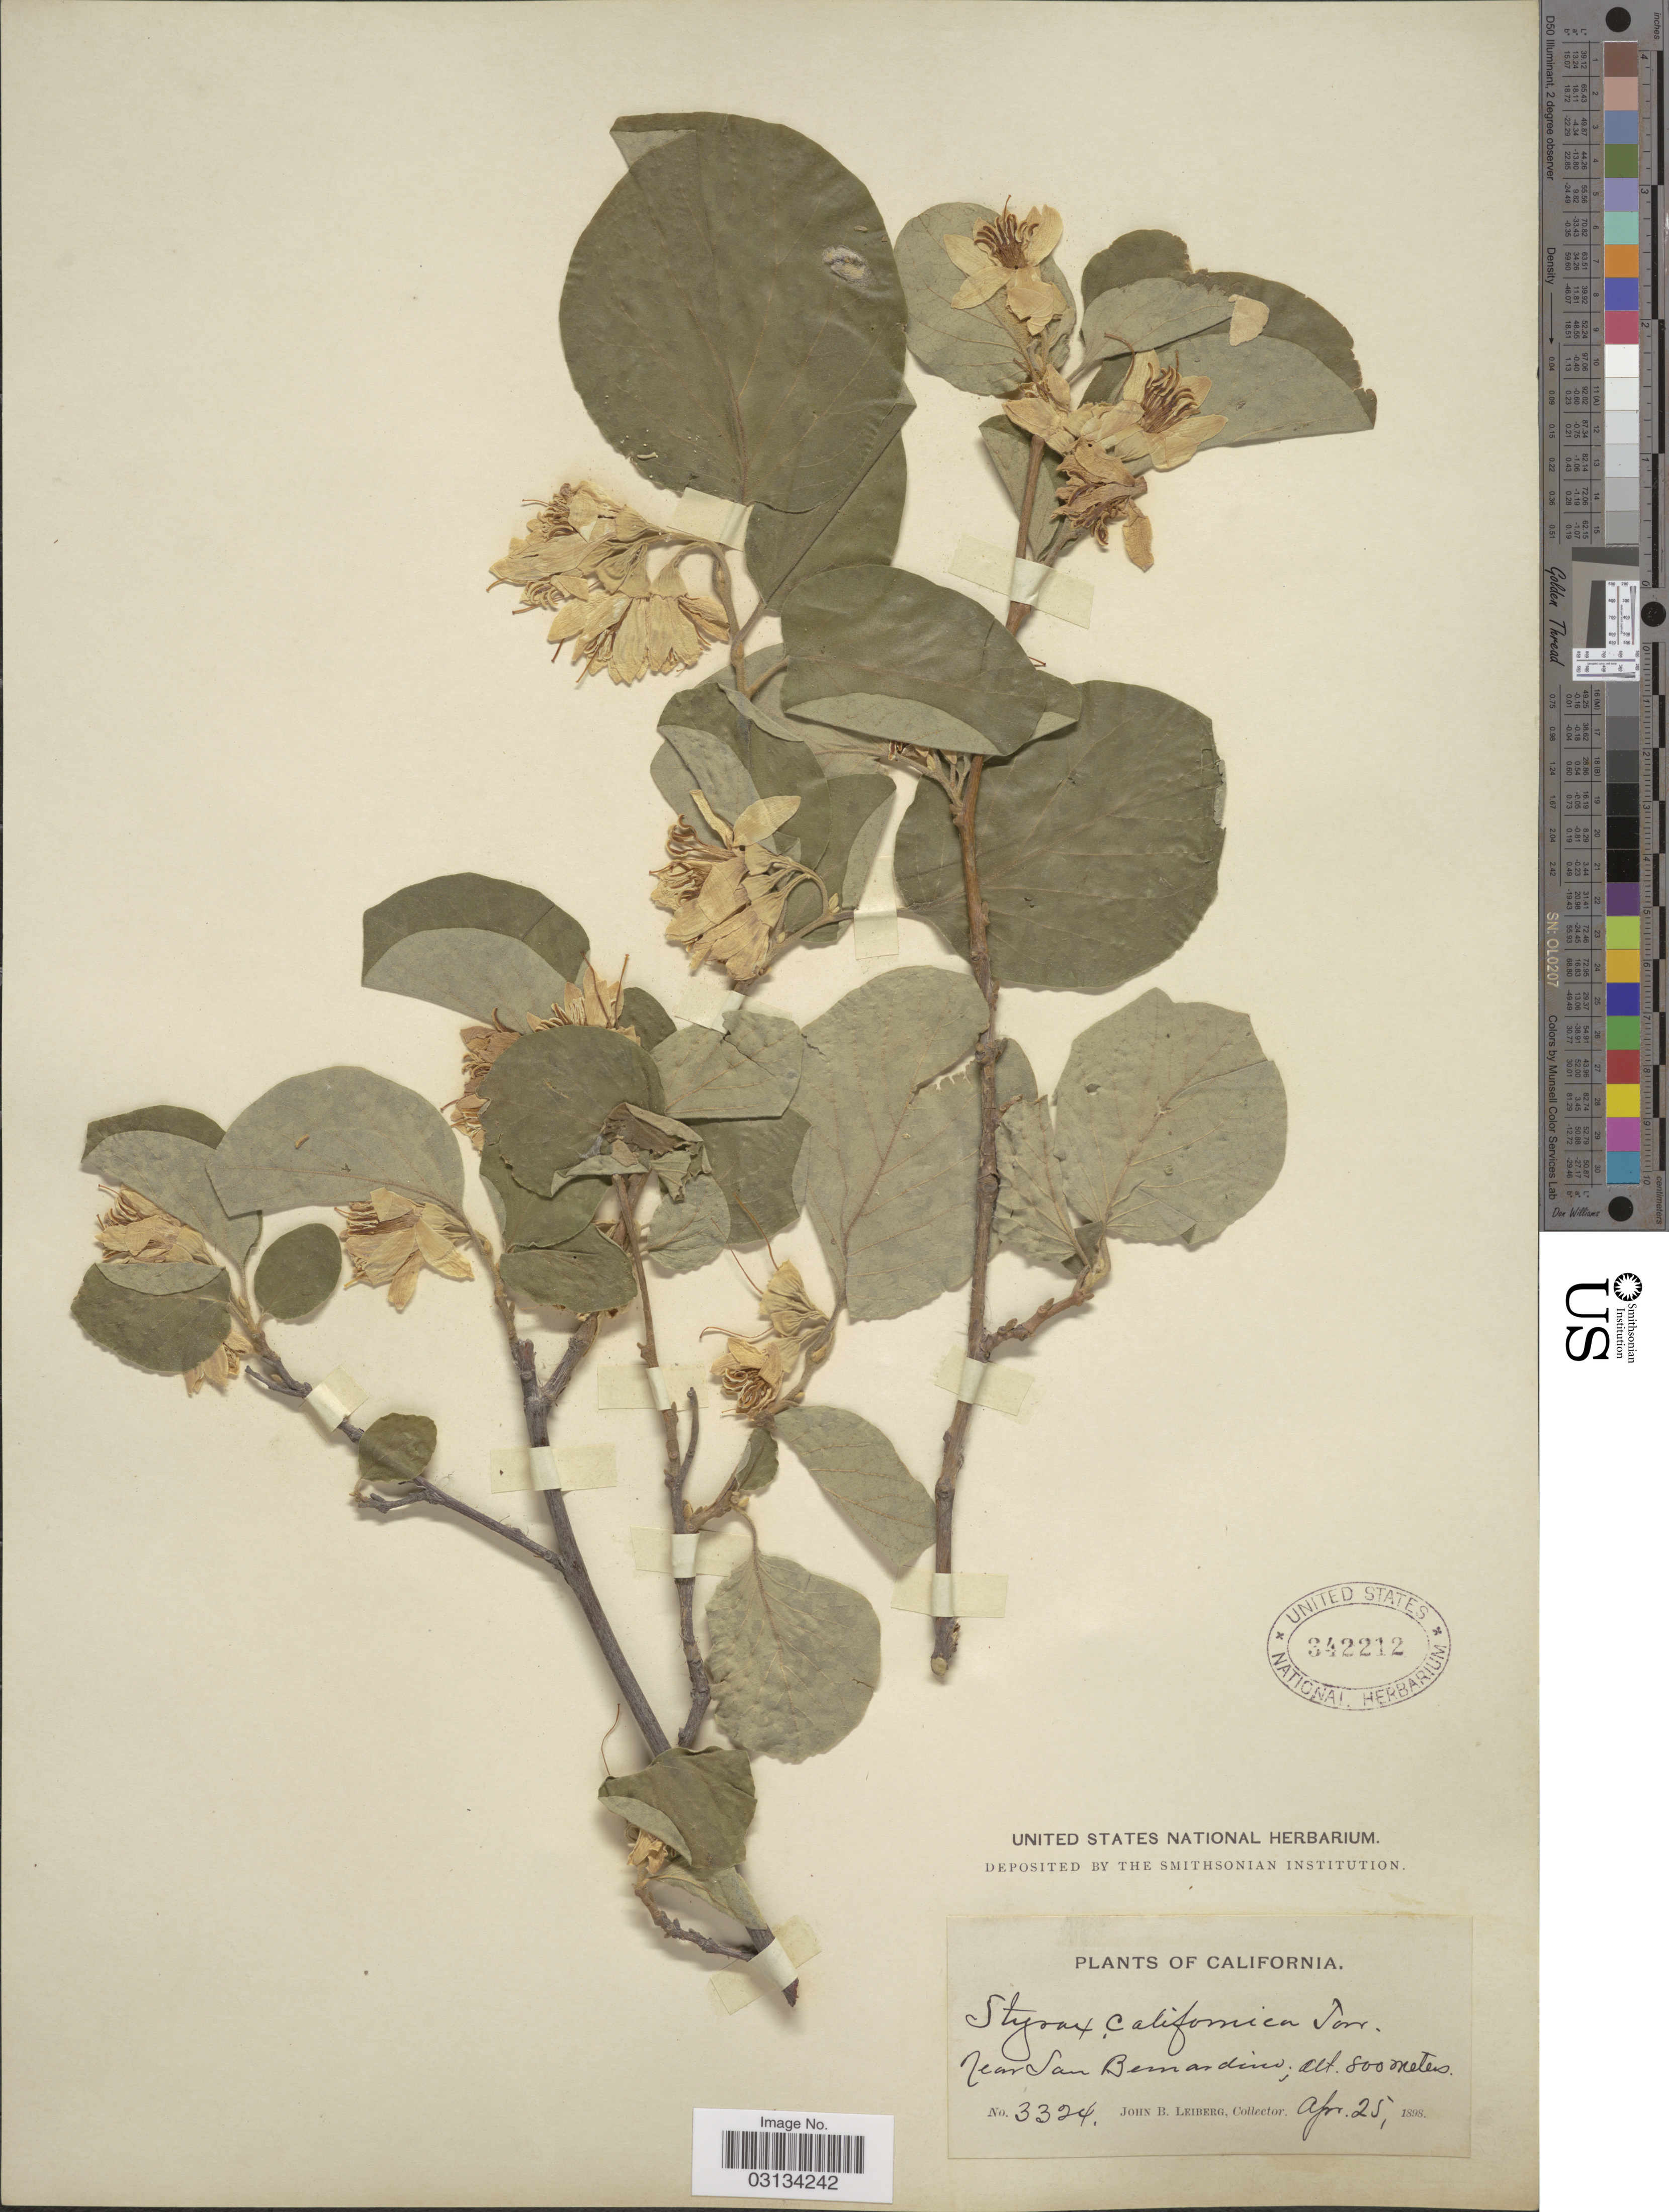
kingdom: Plantae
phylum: Tracheophyta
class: Magnoliopsida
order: Ericales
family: Styracaceae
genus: Styrax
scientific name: Styrax californicus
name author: Torr.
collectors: J. B. Leiberg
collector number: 3324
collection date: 1898-04-25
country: United States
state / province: California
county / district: San Bernardino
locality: Near San Bernardino.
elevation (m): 800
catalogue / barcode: US 342212